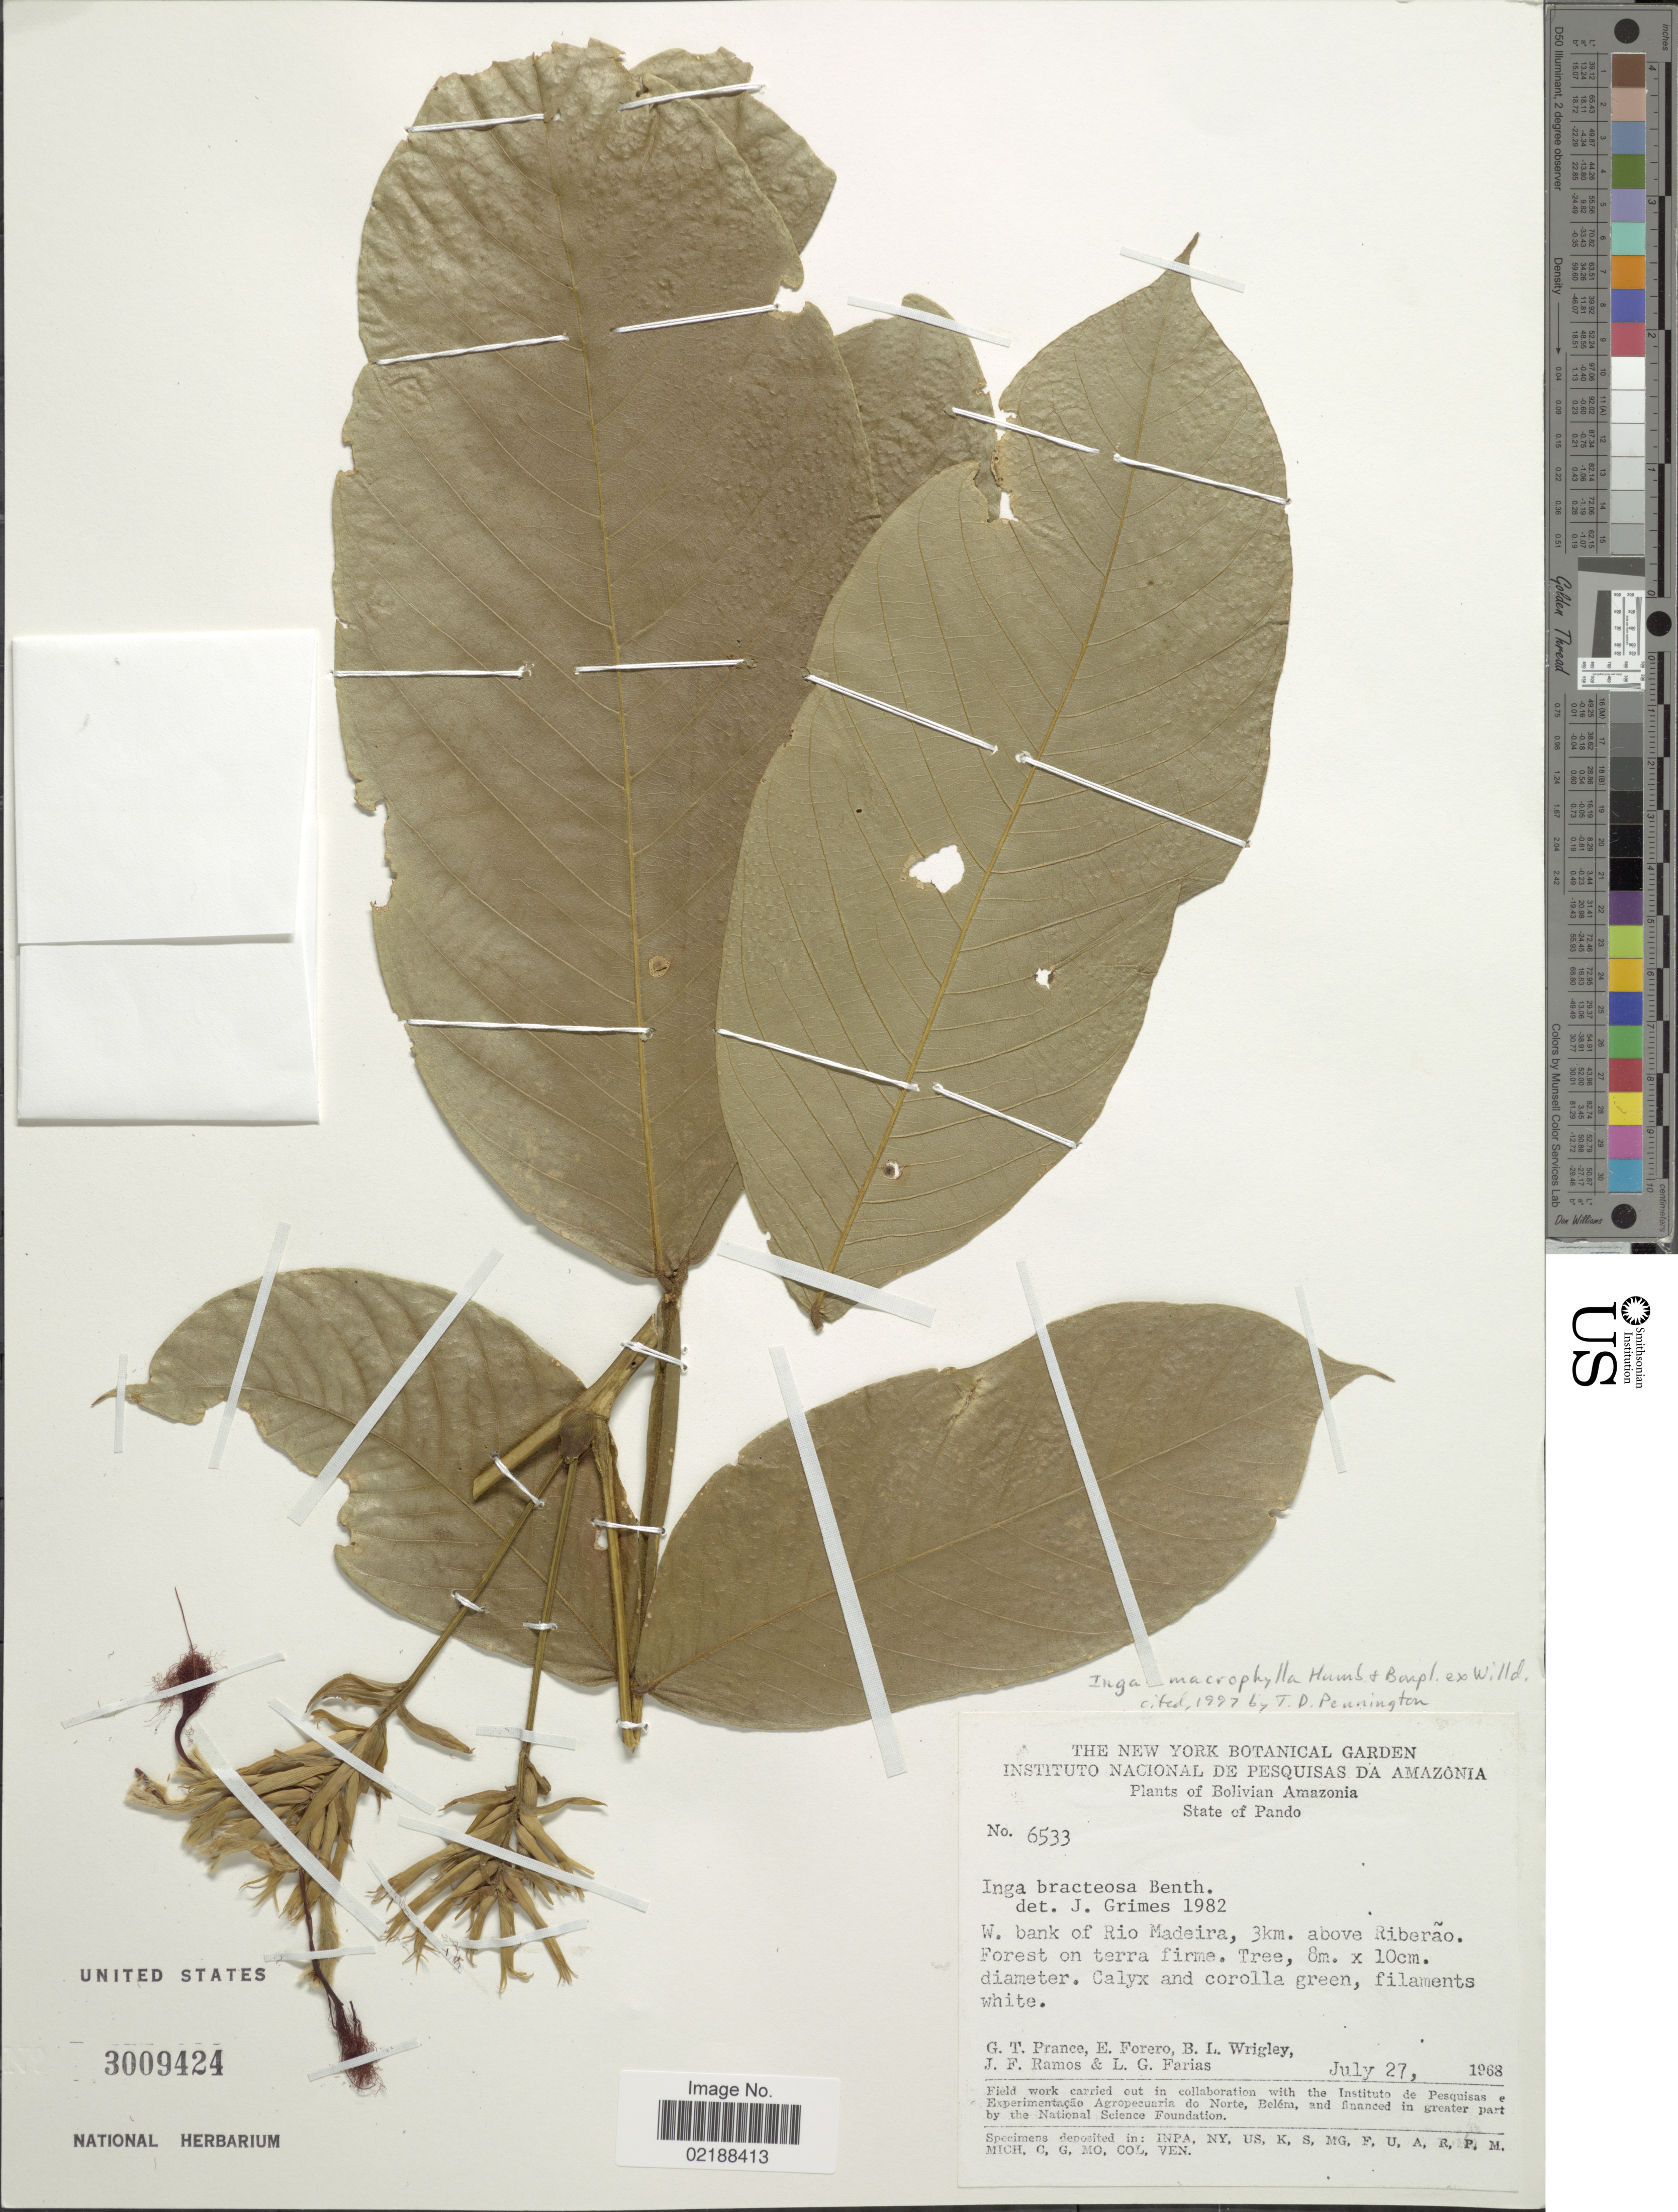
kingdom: Plantae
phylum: Tracheophyta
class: Magnoliopsida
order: Fabales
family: Fabaceae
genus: Inga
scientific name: Inga macrophylla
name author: Humb. & Bonpl. ex Willd.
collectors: G. T. Prance, E. Forero, B. L. Wrigley, J. F. Ramos & L. G. Farias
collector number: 6533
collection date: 1968-07-27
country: Bolivia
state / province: Pando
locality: Bolivian Amazonia, W. bank of Rio Madeira, 3km above Ribeirão. Forest on terra firme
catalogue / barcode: US 3009424